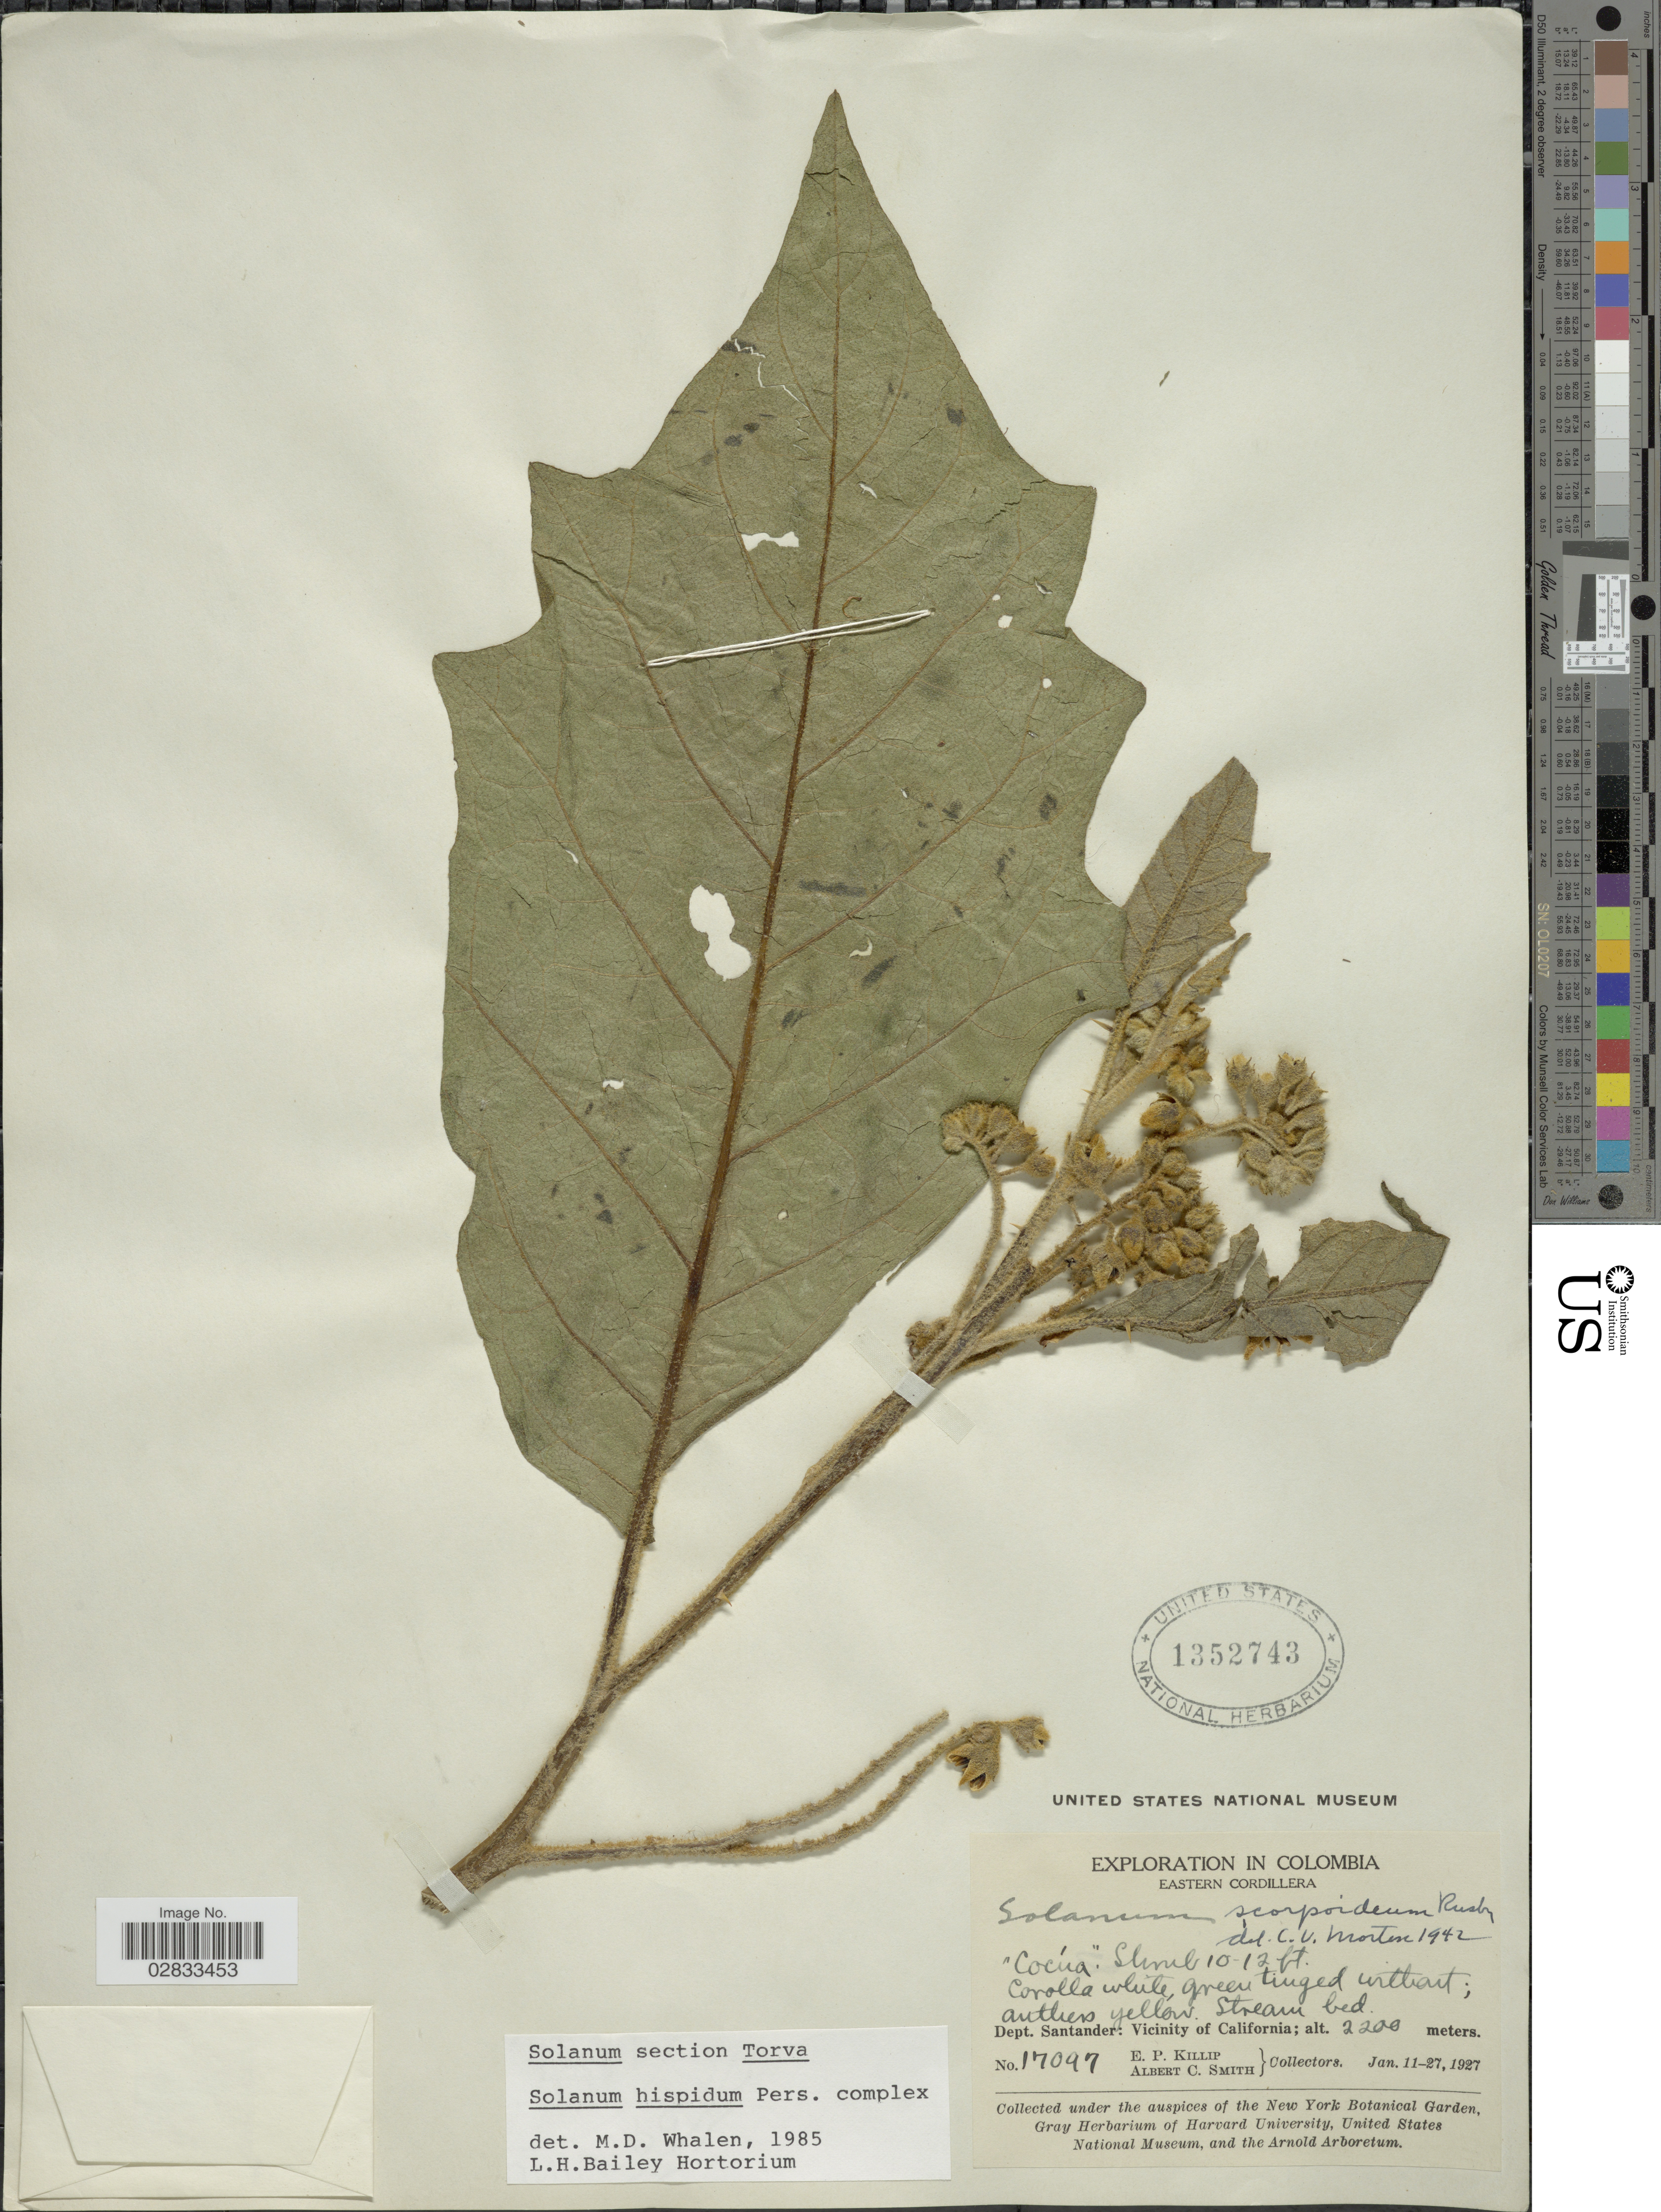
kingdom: Plantae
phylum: Tracheophyta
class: Magnoliopsida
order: Solanales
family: Solanaceae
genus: Solanum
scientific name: Solanum hispidum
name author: Pers.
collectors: E. P. Killip & A. C. Smith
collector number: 17097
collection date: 1927-01-11/1927-01-27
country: Colombia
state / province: Santander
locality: Dept. Santander: Vicinity of California. Eastern Cordillera.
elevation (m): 2200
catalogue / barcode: US 1352743